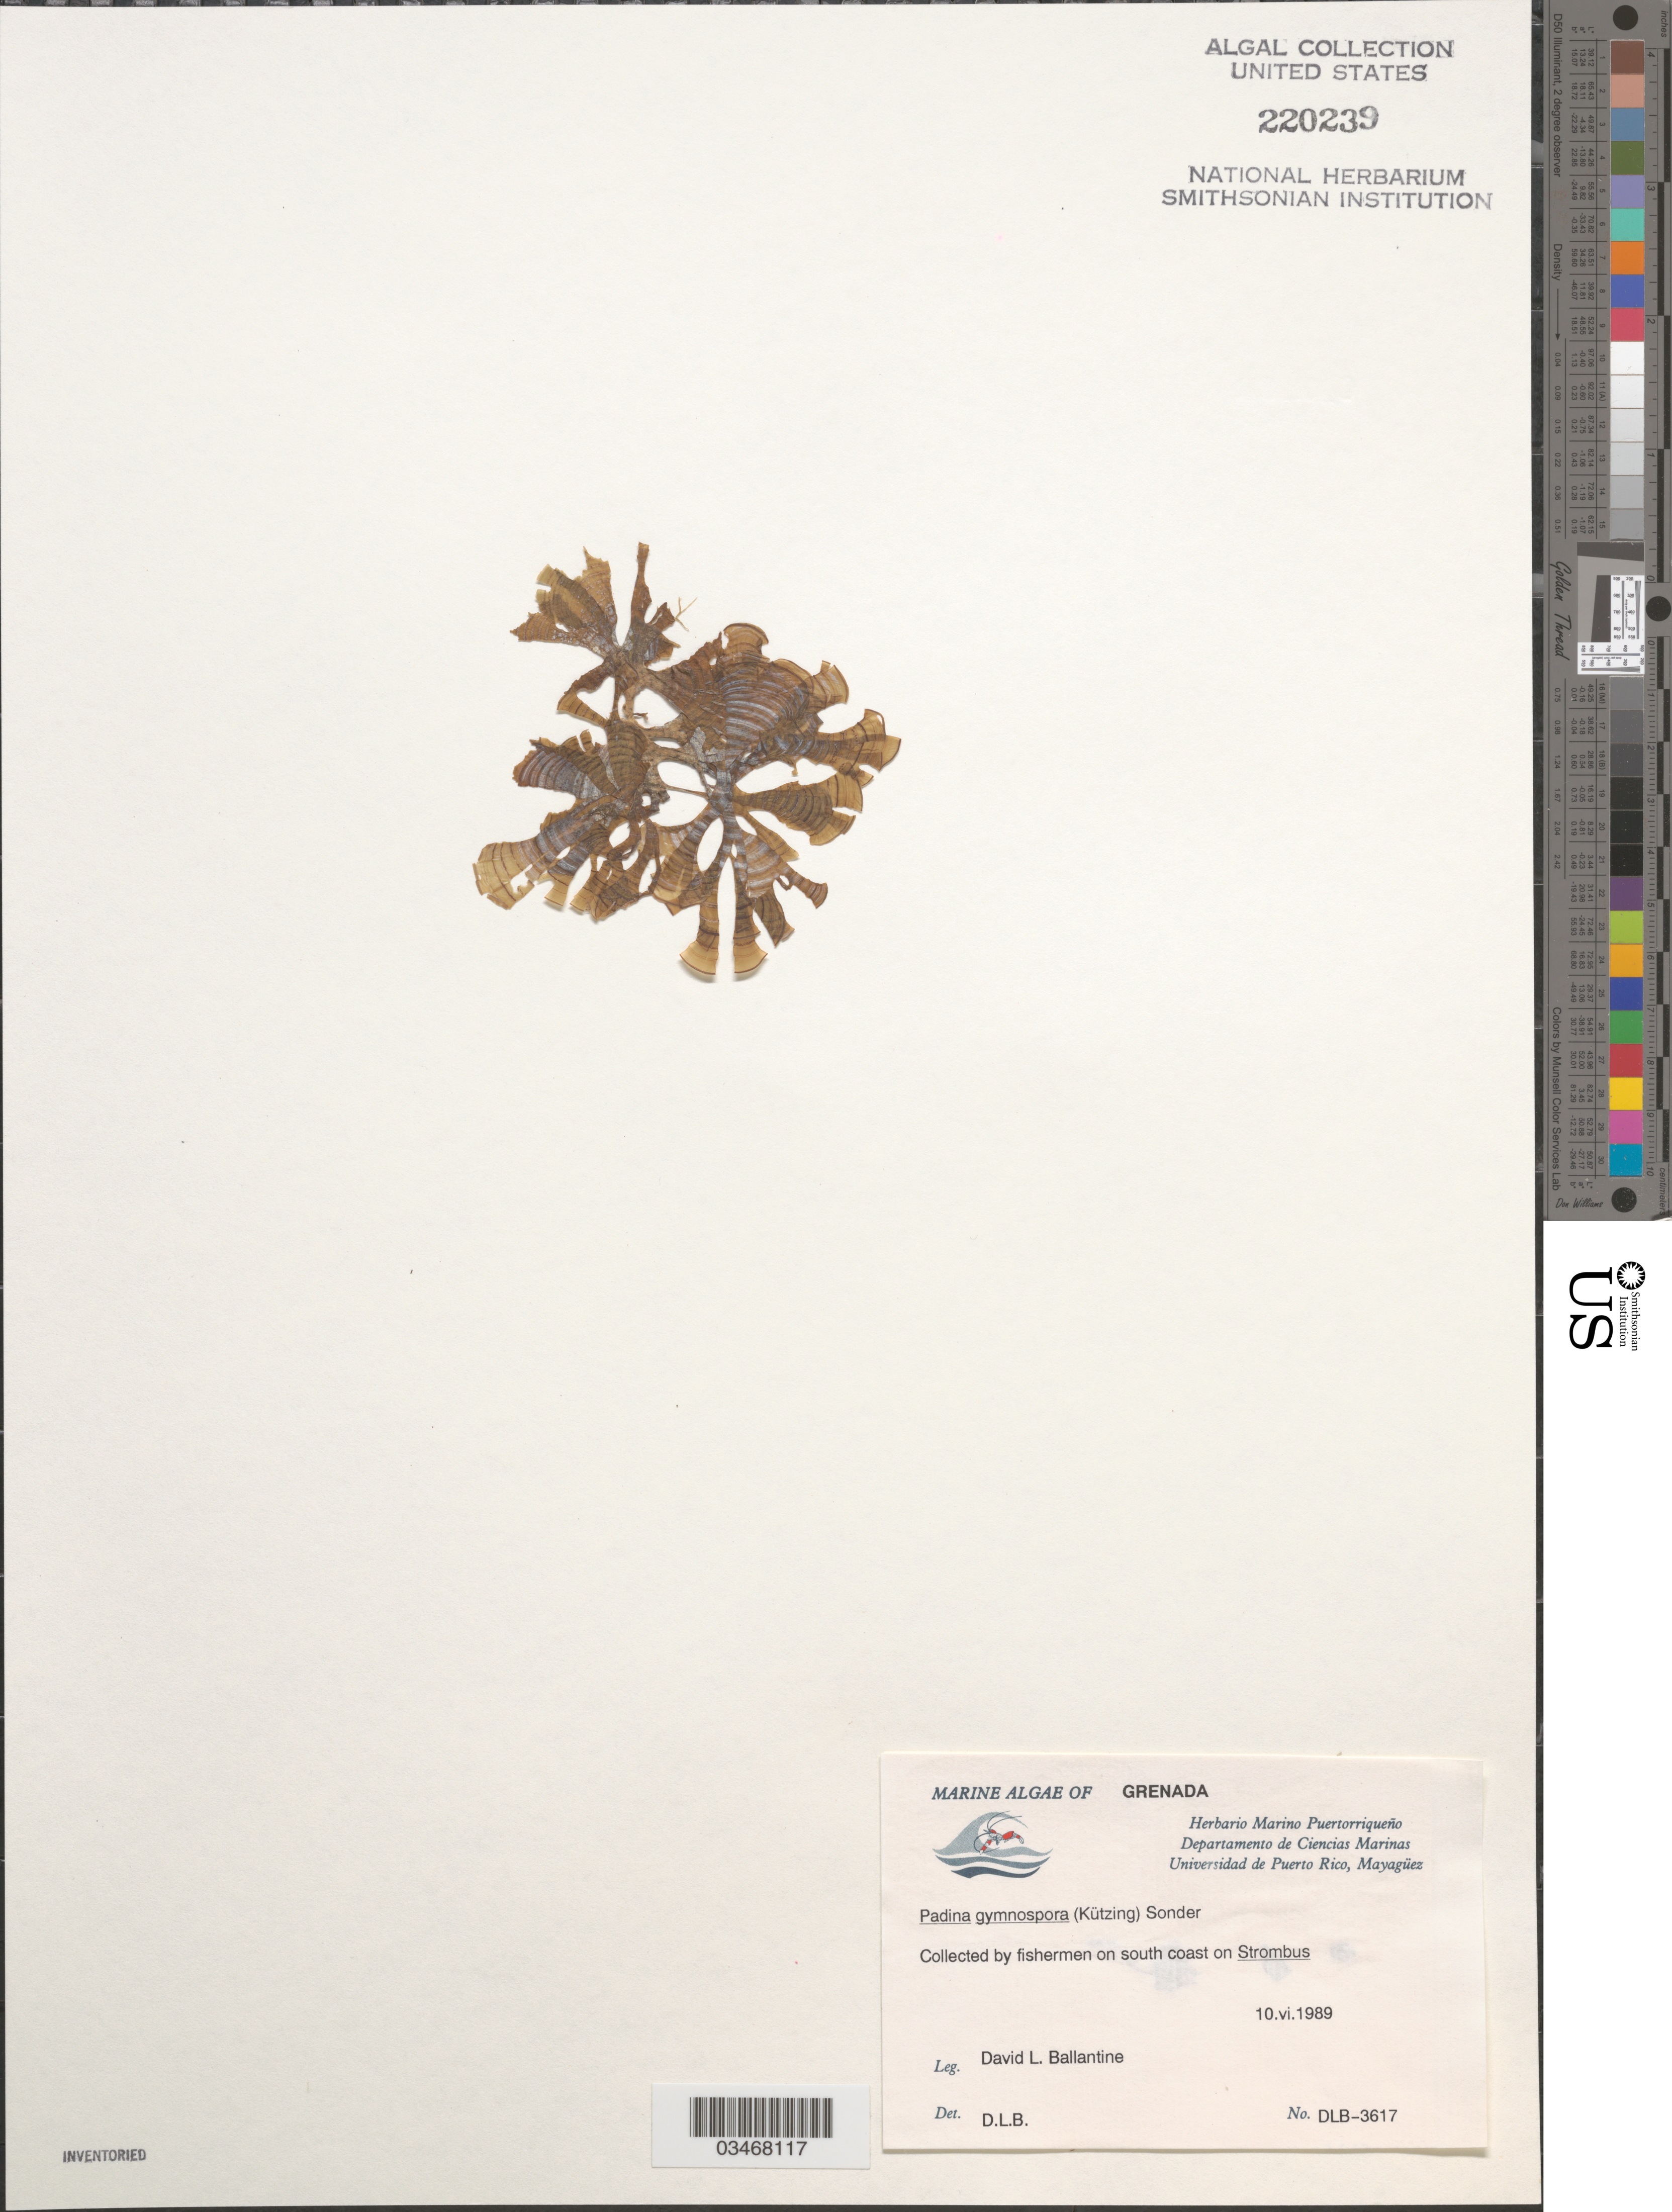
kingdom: Chromista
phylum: Ochrophyta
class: Phaeophyceae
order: Dictyotales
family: Dictyotaceae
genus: Padina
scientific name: Padina gymnospora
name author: (Kütz.) O.G. Sond.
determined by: Ballantine, D. L.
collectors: D.L. Ballantine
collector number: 3617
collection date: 1989-06-10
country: Grenada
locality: Collected by fisherman on south coast on Strombus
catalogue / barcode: US 220239